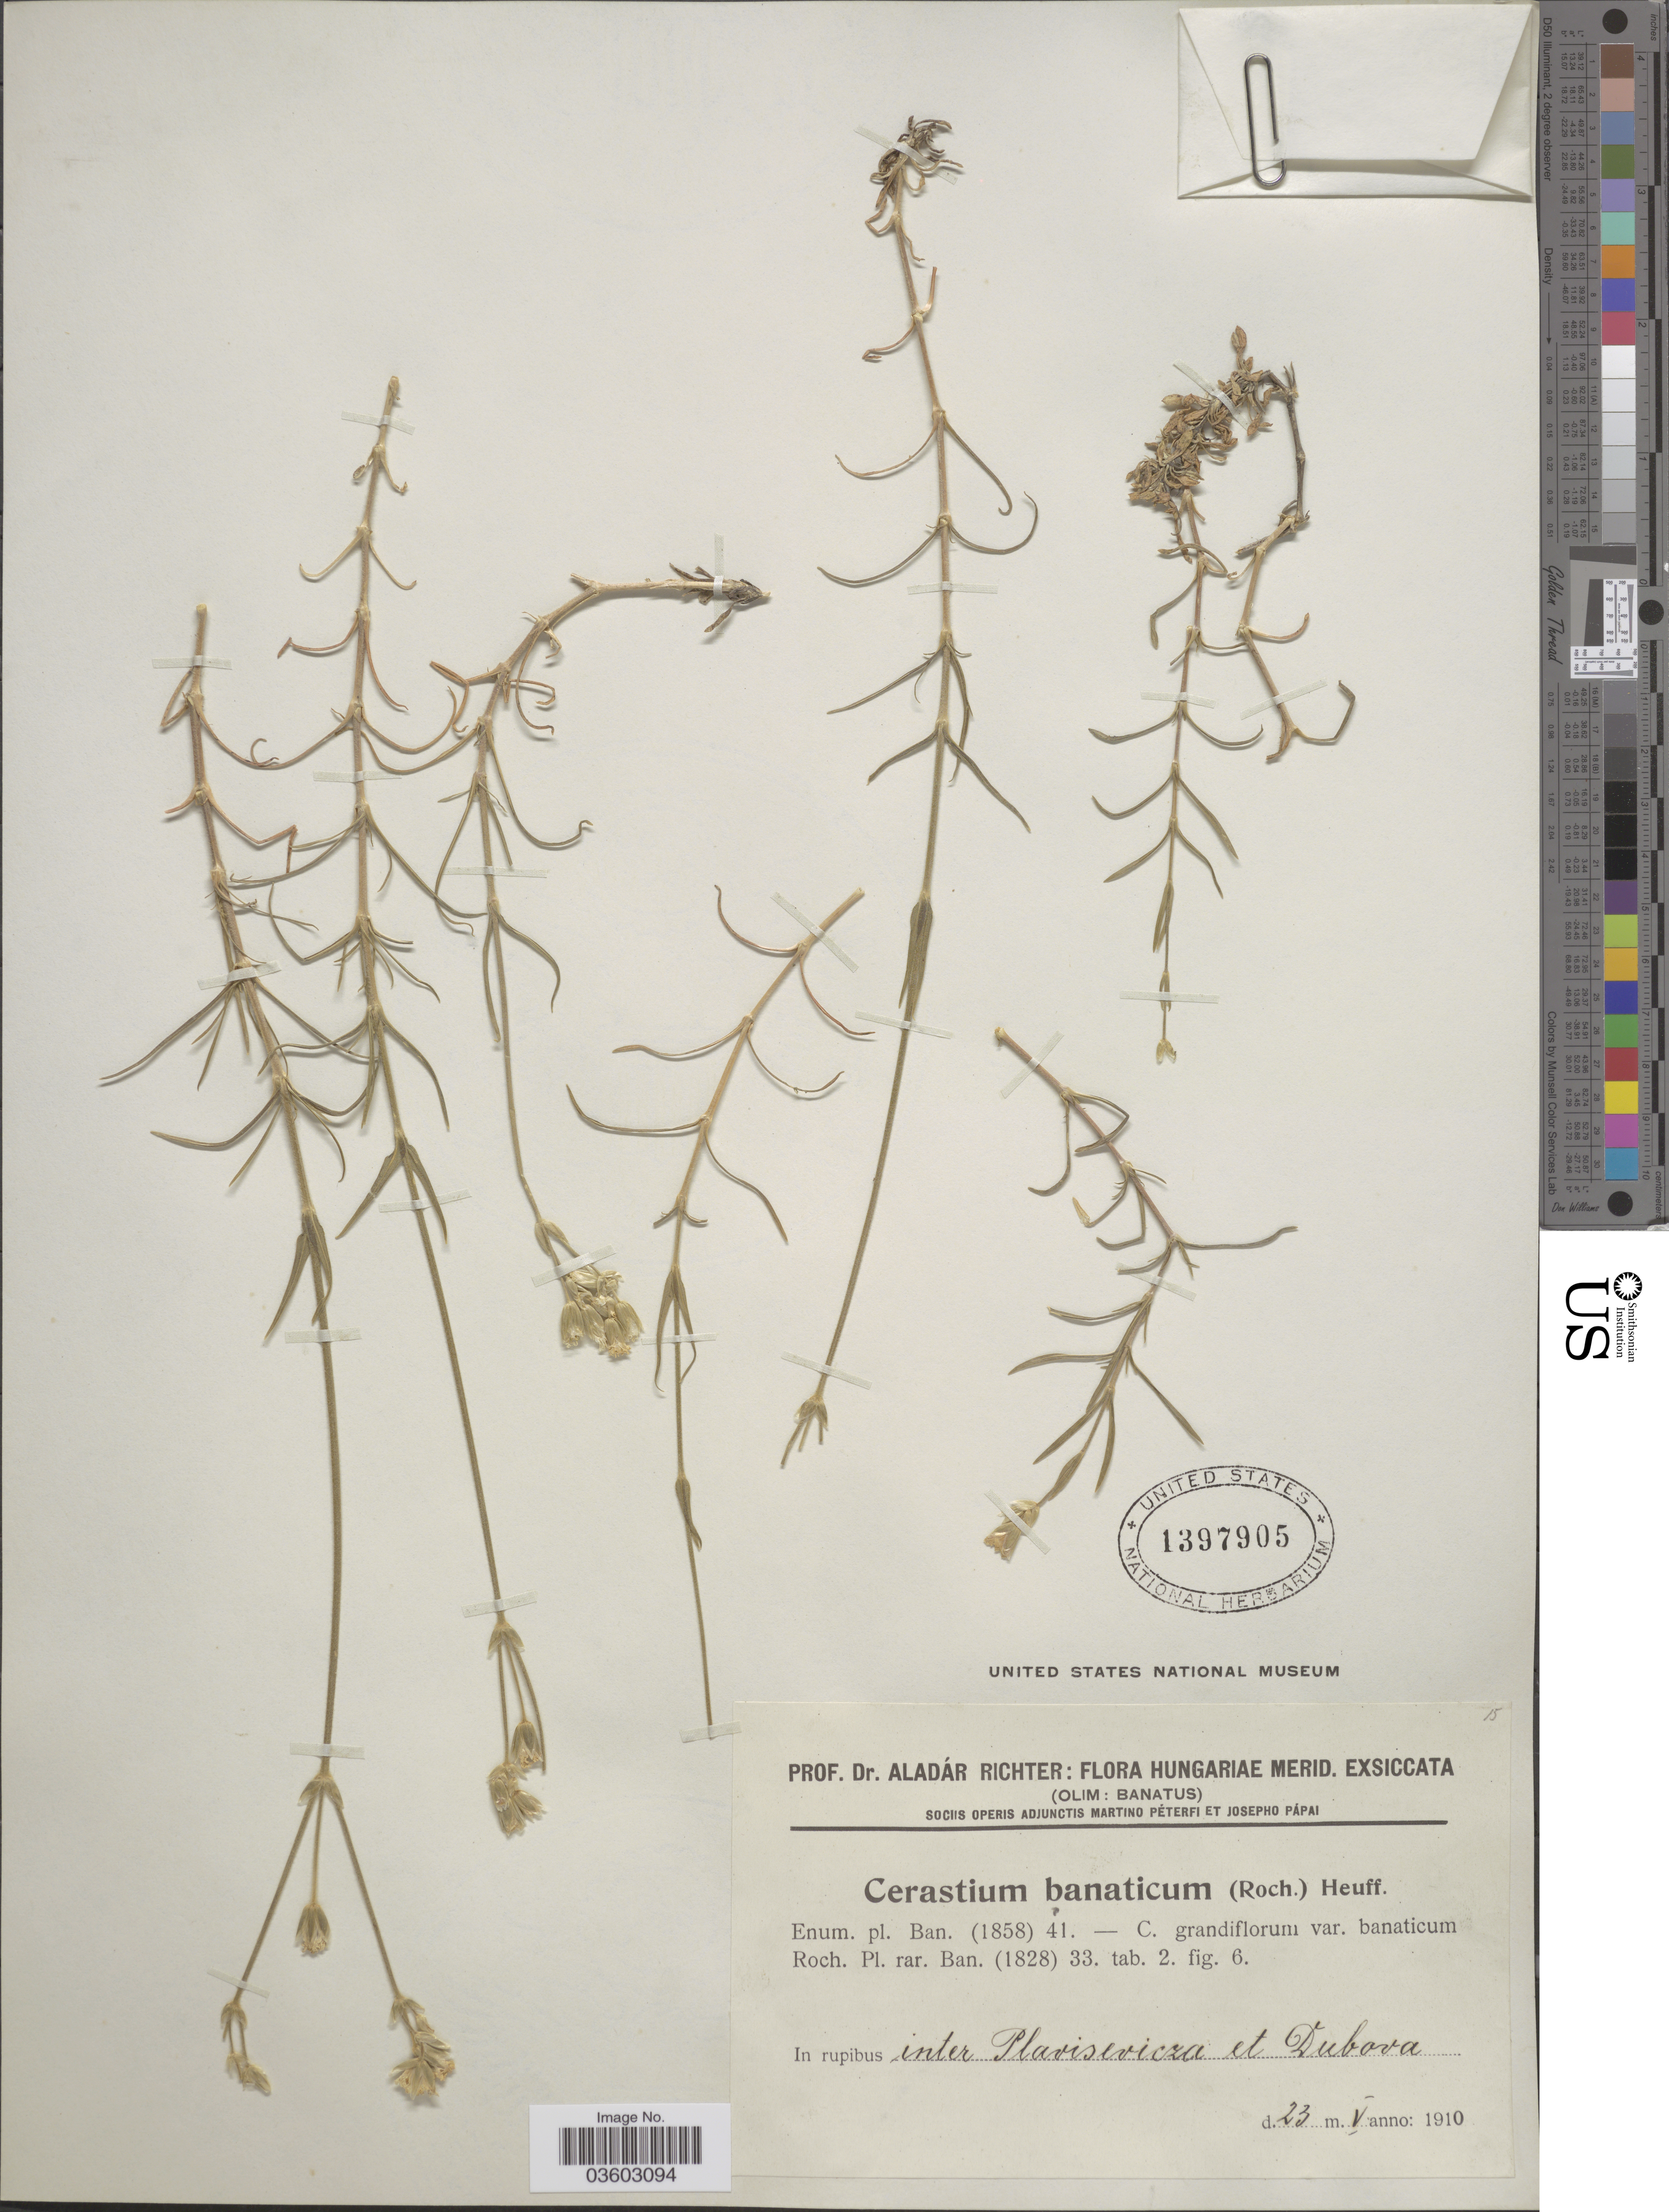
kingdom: Plantae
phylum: Tracheophyta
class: Magnoliopsida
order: Caryophyllales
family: Caryophyllaceae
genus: Cerastium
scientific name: Cerastium banaticum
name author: (Rochel) Heuff.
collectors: A. Richter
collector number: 15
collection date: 1910-05-23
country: Hungary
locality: Hungariae merid. In rupibus inter Plavisevicza et Dubova.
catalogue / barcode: US 1397905